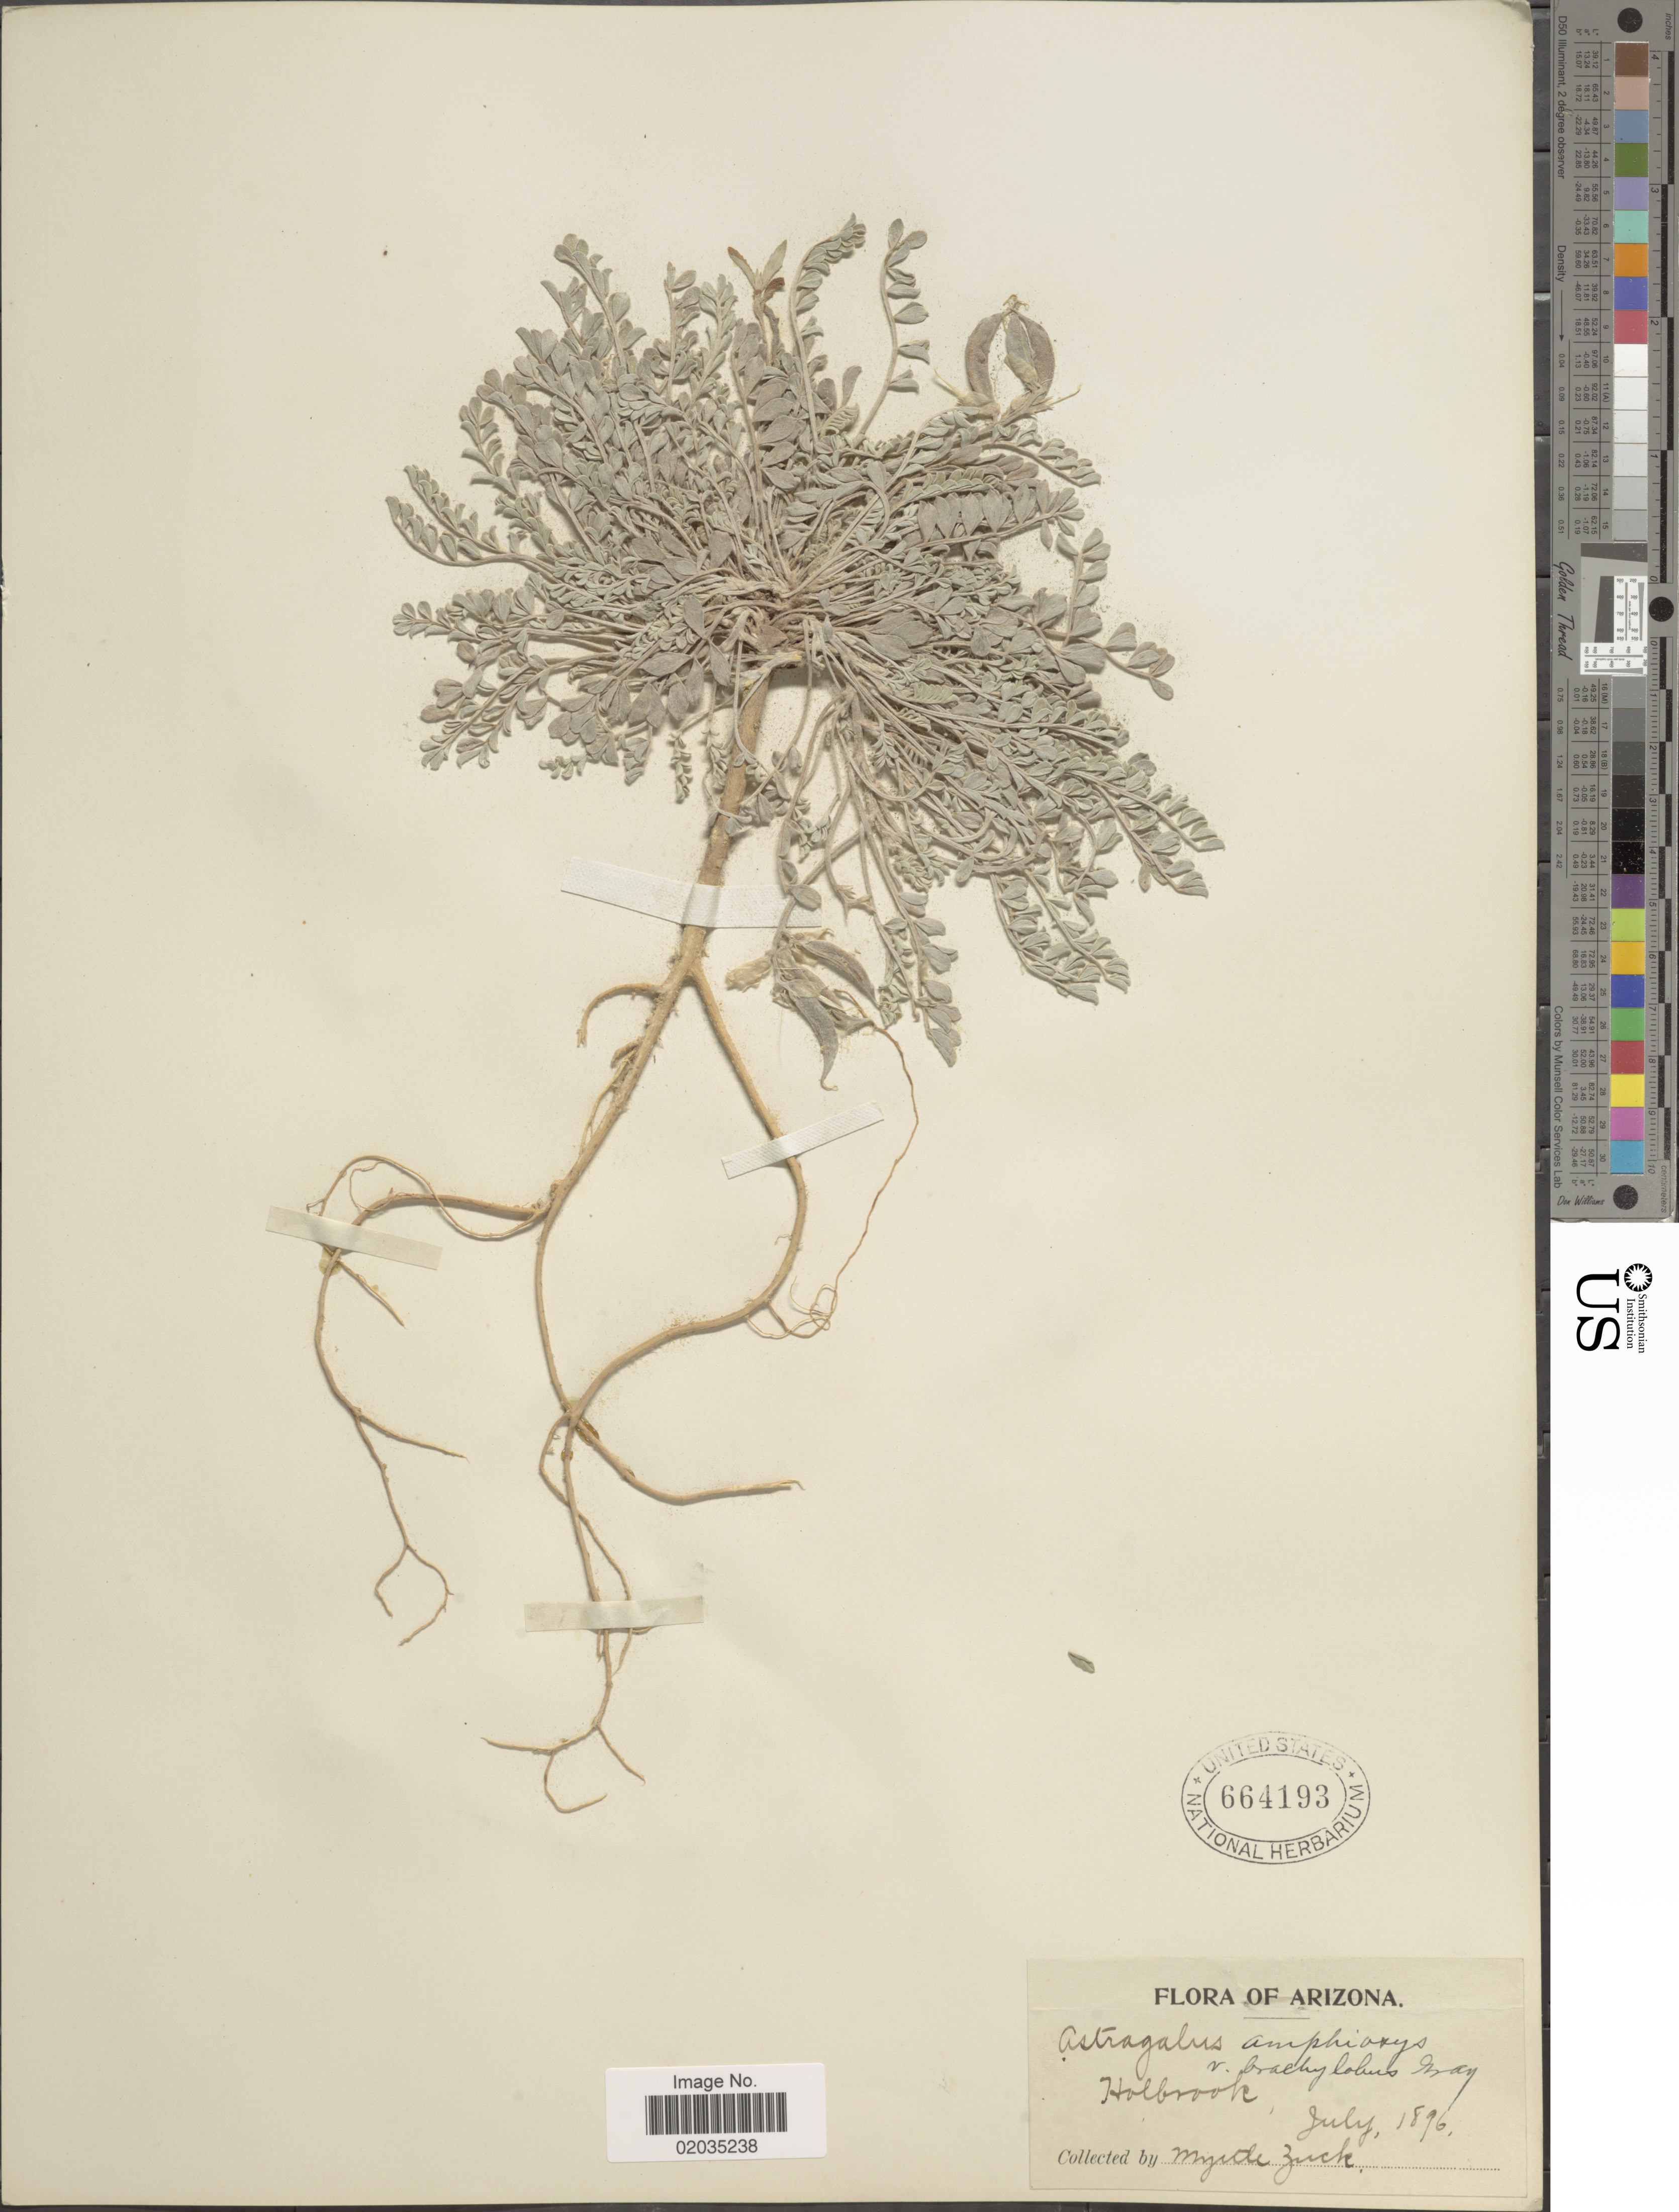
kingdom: Plantae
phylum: Tracheophyta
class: Magnoliopsida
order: Fabales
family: Fabaceae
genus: Astragalus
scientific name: Astragalus tephrodes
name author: A. Gray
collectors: M. Zuck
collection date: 1896-07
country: United States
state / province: Arizona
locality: Holbrook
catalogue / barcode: US 664193